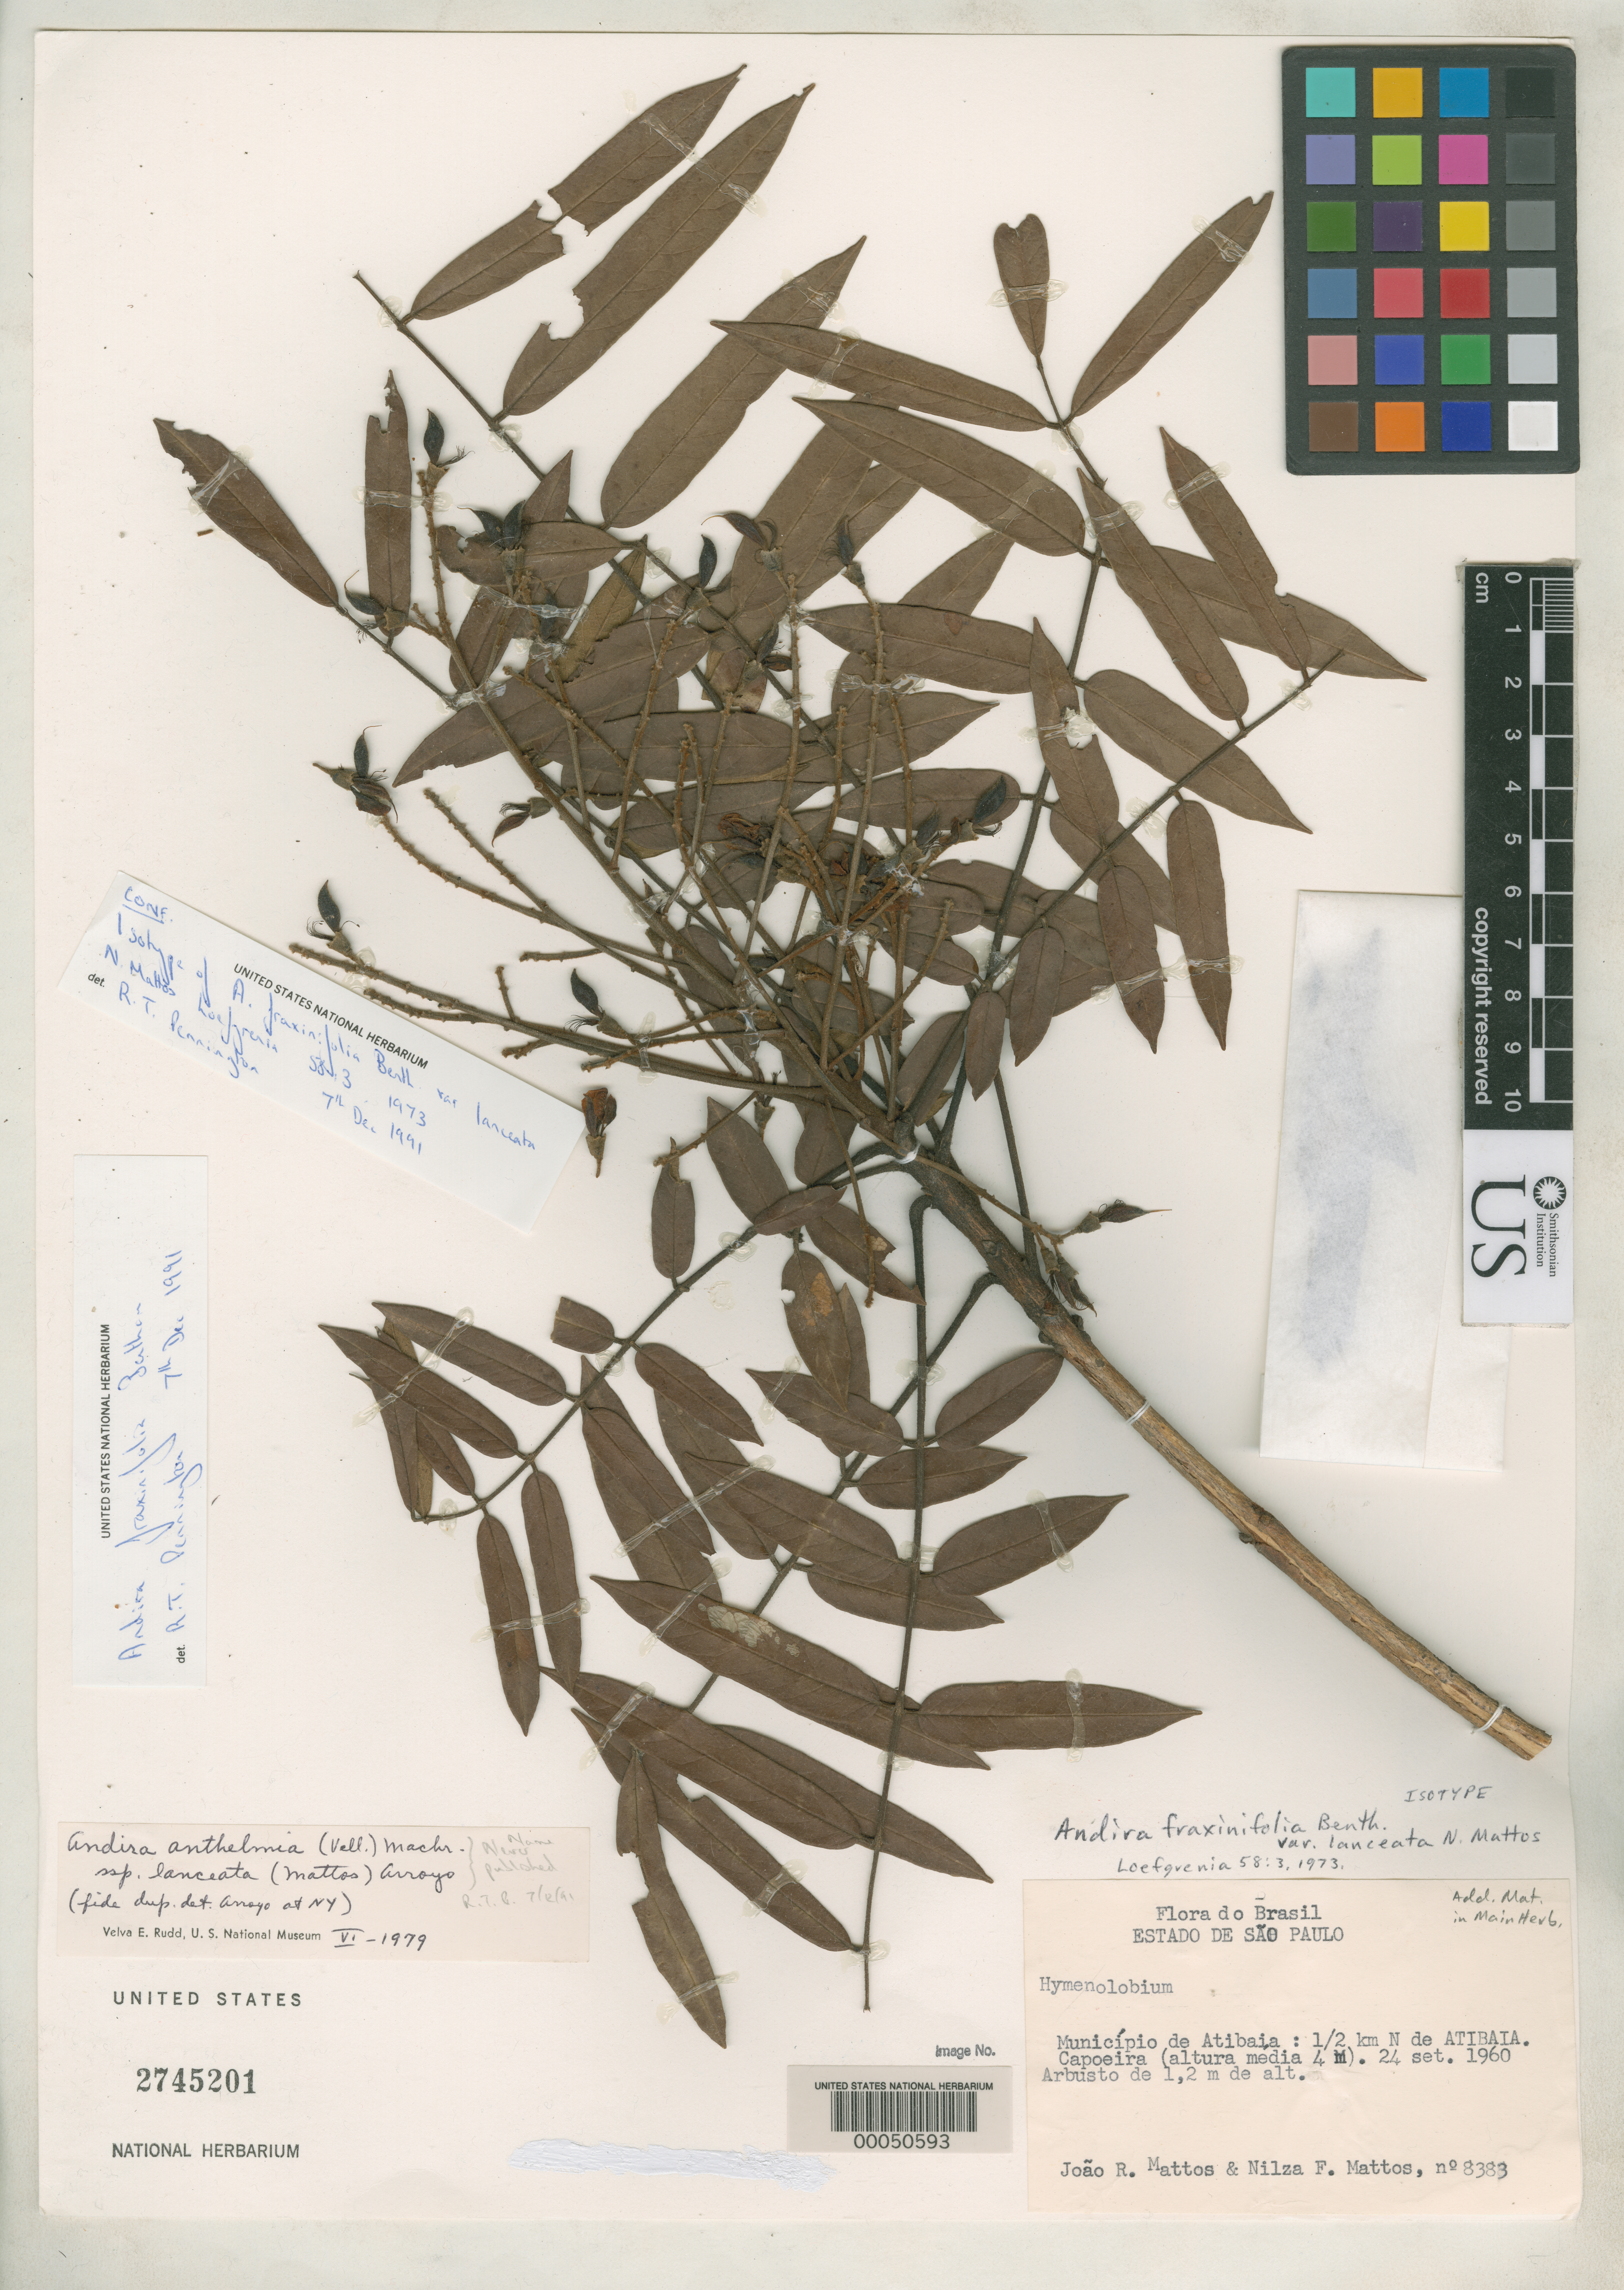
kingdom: Plantae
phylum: Tracheophyta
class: Magnoliopsida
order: Fabales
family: Fabaceae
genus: Andira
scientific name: Andira fraxinifolia var. lanceata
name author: N.F. Mattos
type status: Isotype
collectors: J. R. de Mattos & N. F. Mattos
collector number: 8383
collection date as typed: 24 Sep 1960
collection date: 1960-09-24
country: Brazil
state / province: São Paulo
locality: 0.5 km N of Atipaia, Capoeira.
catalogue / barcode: US 2745201